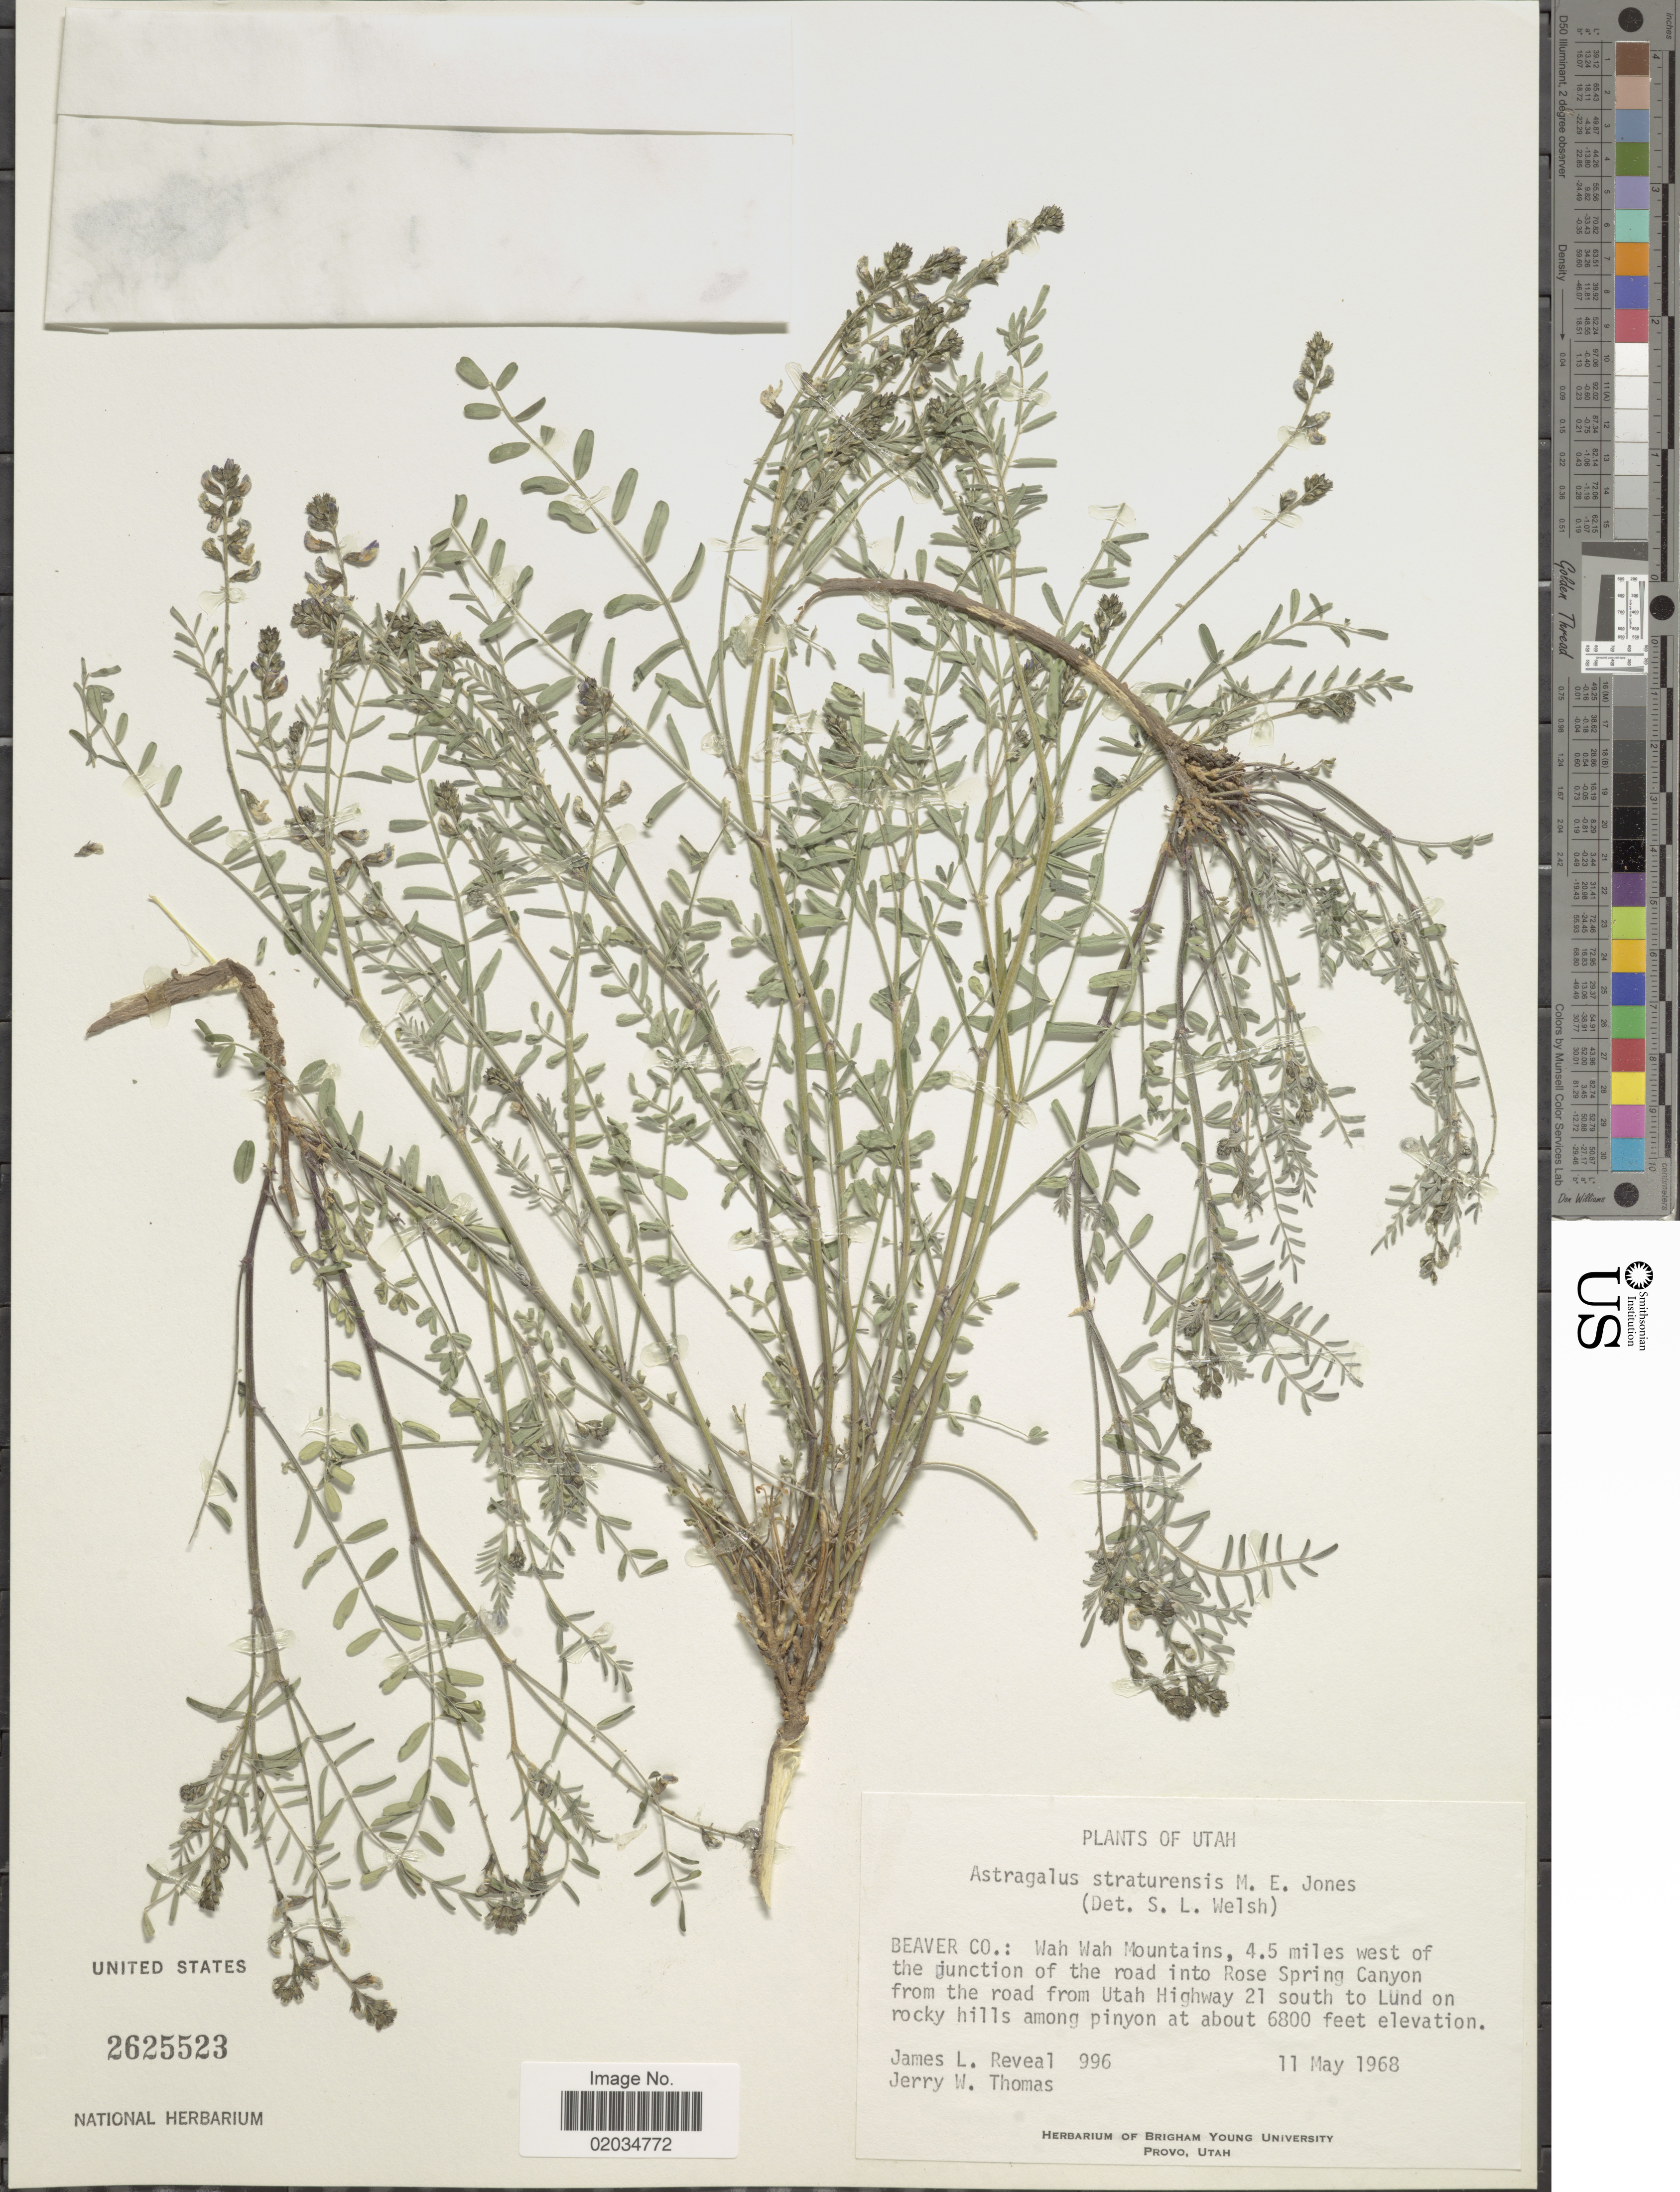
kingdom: Plantae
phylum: Tracheophyta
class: Magnoliopsida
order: Fabales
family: Fabaceae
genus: Astragalus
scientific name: Astragalus straturensis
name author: M.E. Jones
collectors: J. L. Reveal & J. W. Thomas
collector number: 996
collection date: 1968-05-11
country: United States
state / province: Utah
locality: Beaver Co.: Wah Wah Mountains, 4.5 miles west of the junction of the road into Rose Spring Canyon from the road from Utah Highway 21 south to Lund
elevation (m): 2073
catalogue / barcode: US 2625523